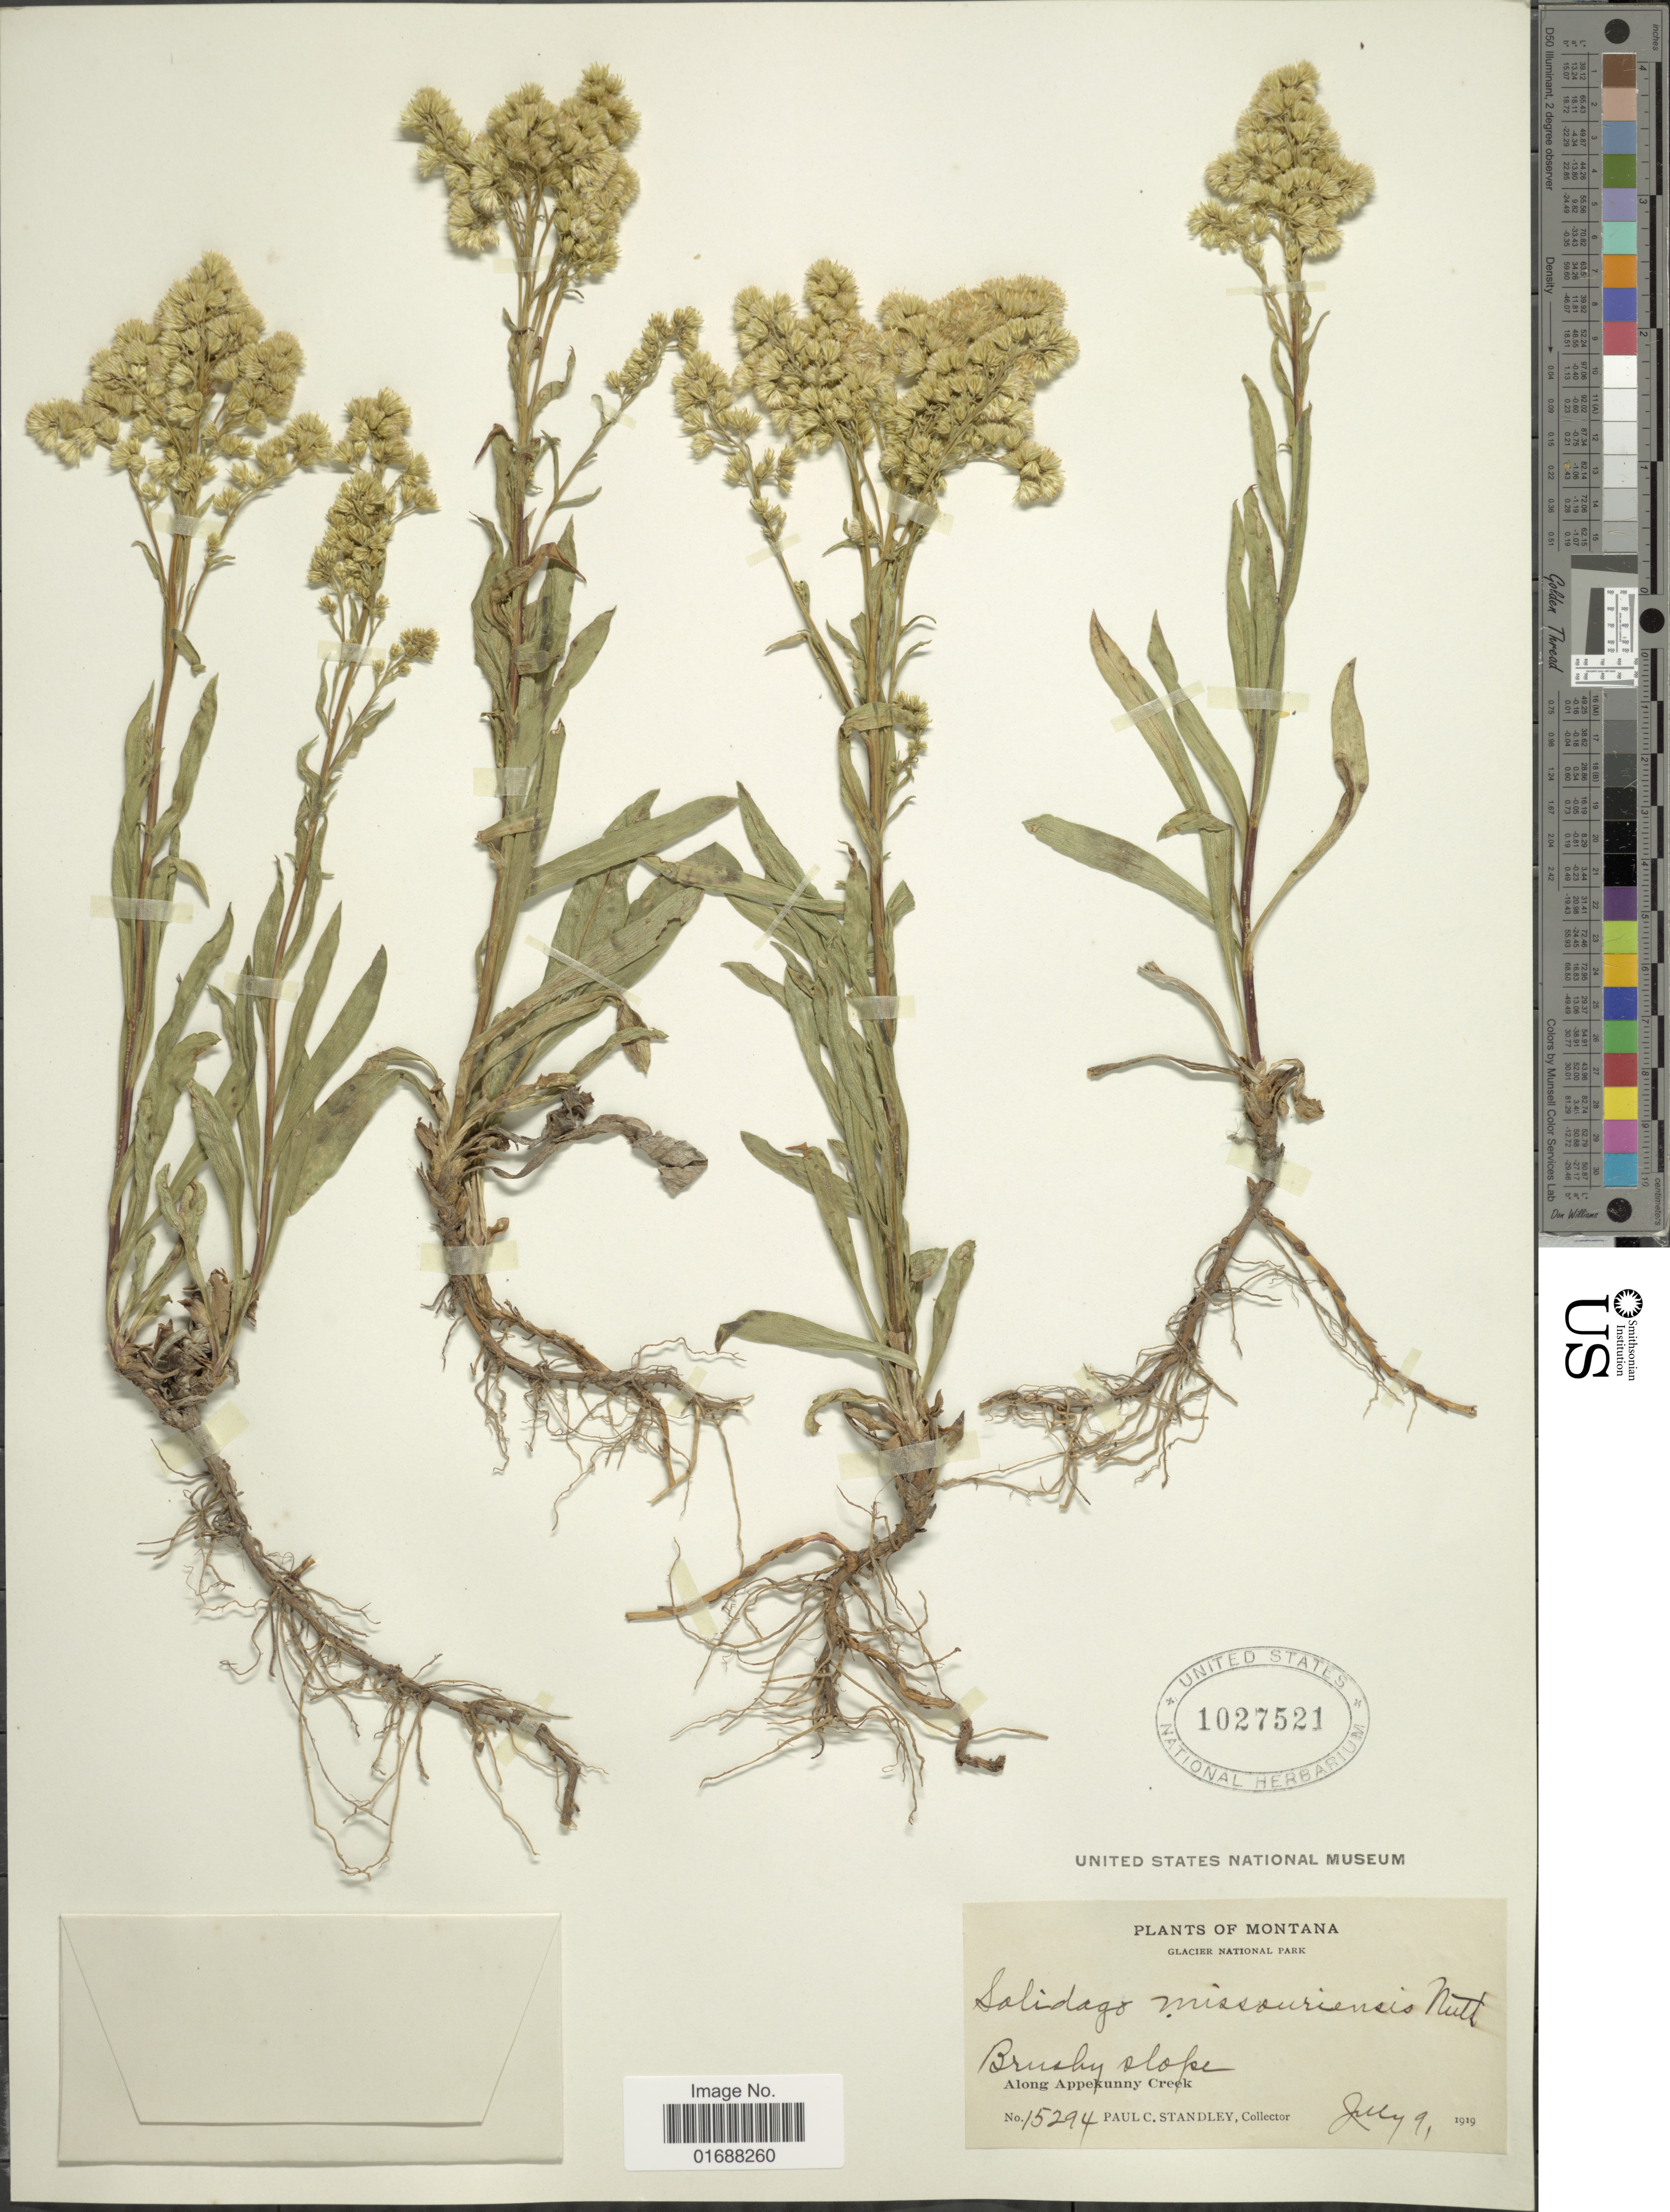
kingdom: Plantae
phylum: Tracheophyta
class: Magnoliopsida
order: Asterales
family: Asteraceae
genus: Solidago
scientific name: Solidago missouriensis var. missouriensis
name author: Nutt.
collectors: P. C. Standley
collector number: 15294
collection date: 1919-07-09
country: United States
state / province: Montana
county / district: Flathead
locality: Brushy slope, Along Appekunny Creek, Glacier National Park.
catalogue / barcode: US 1027521